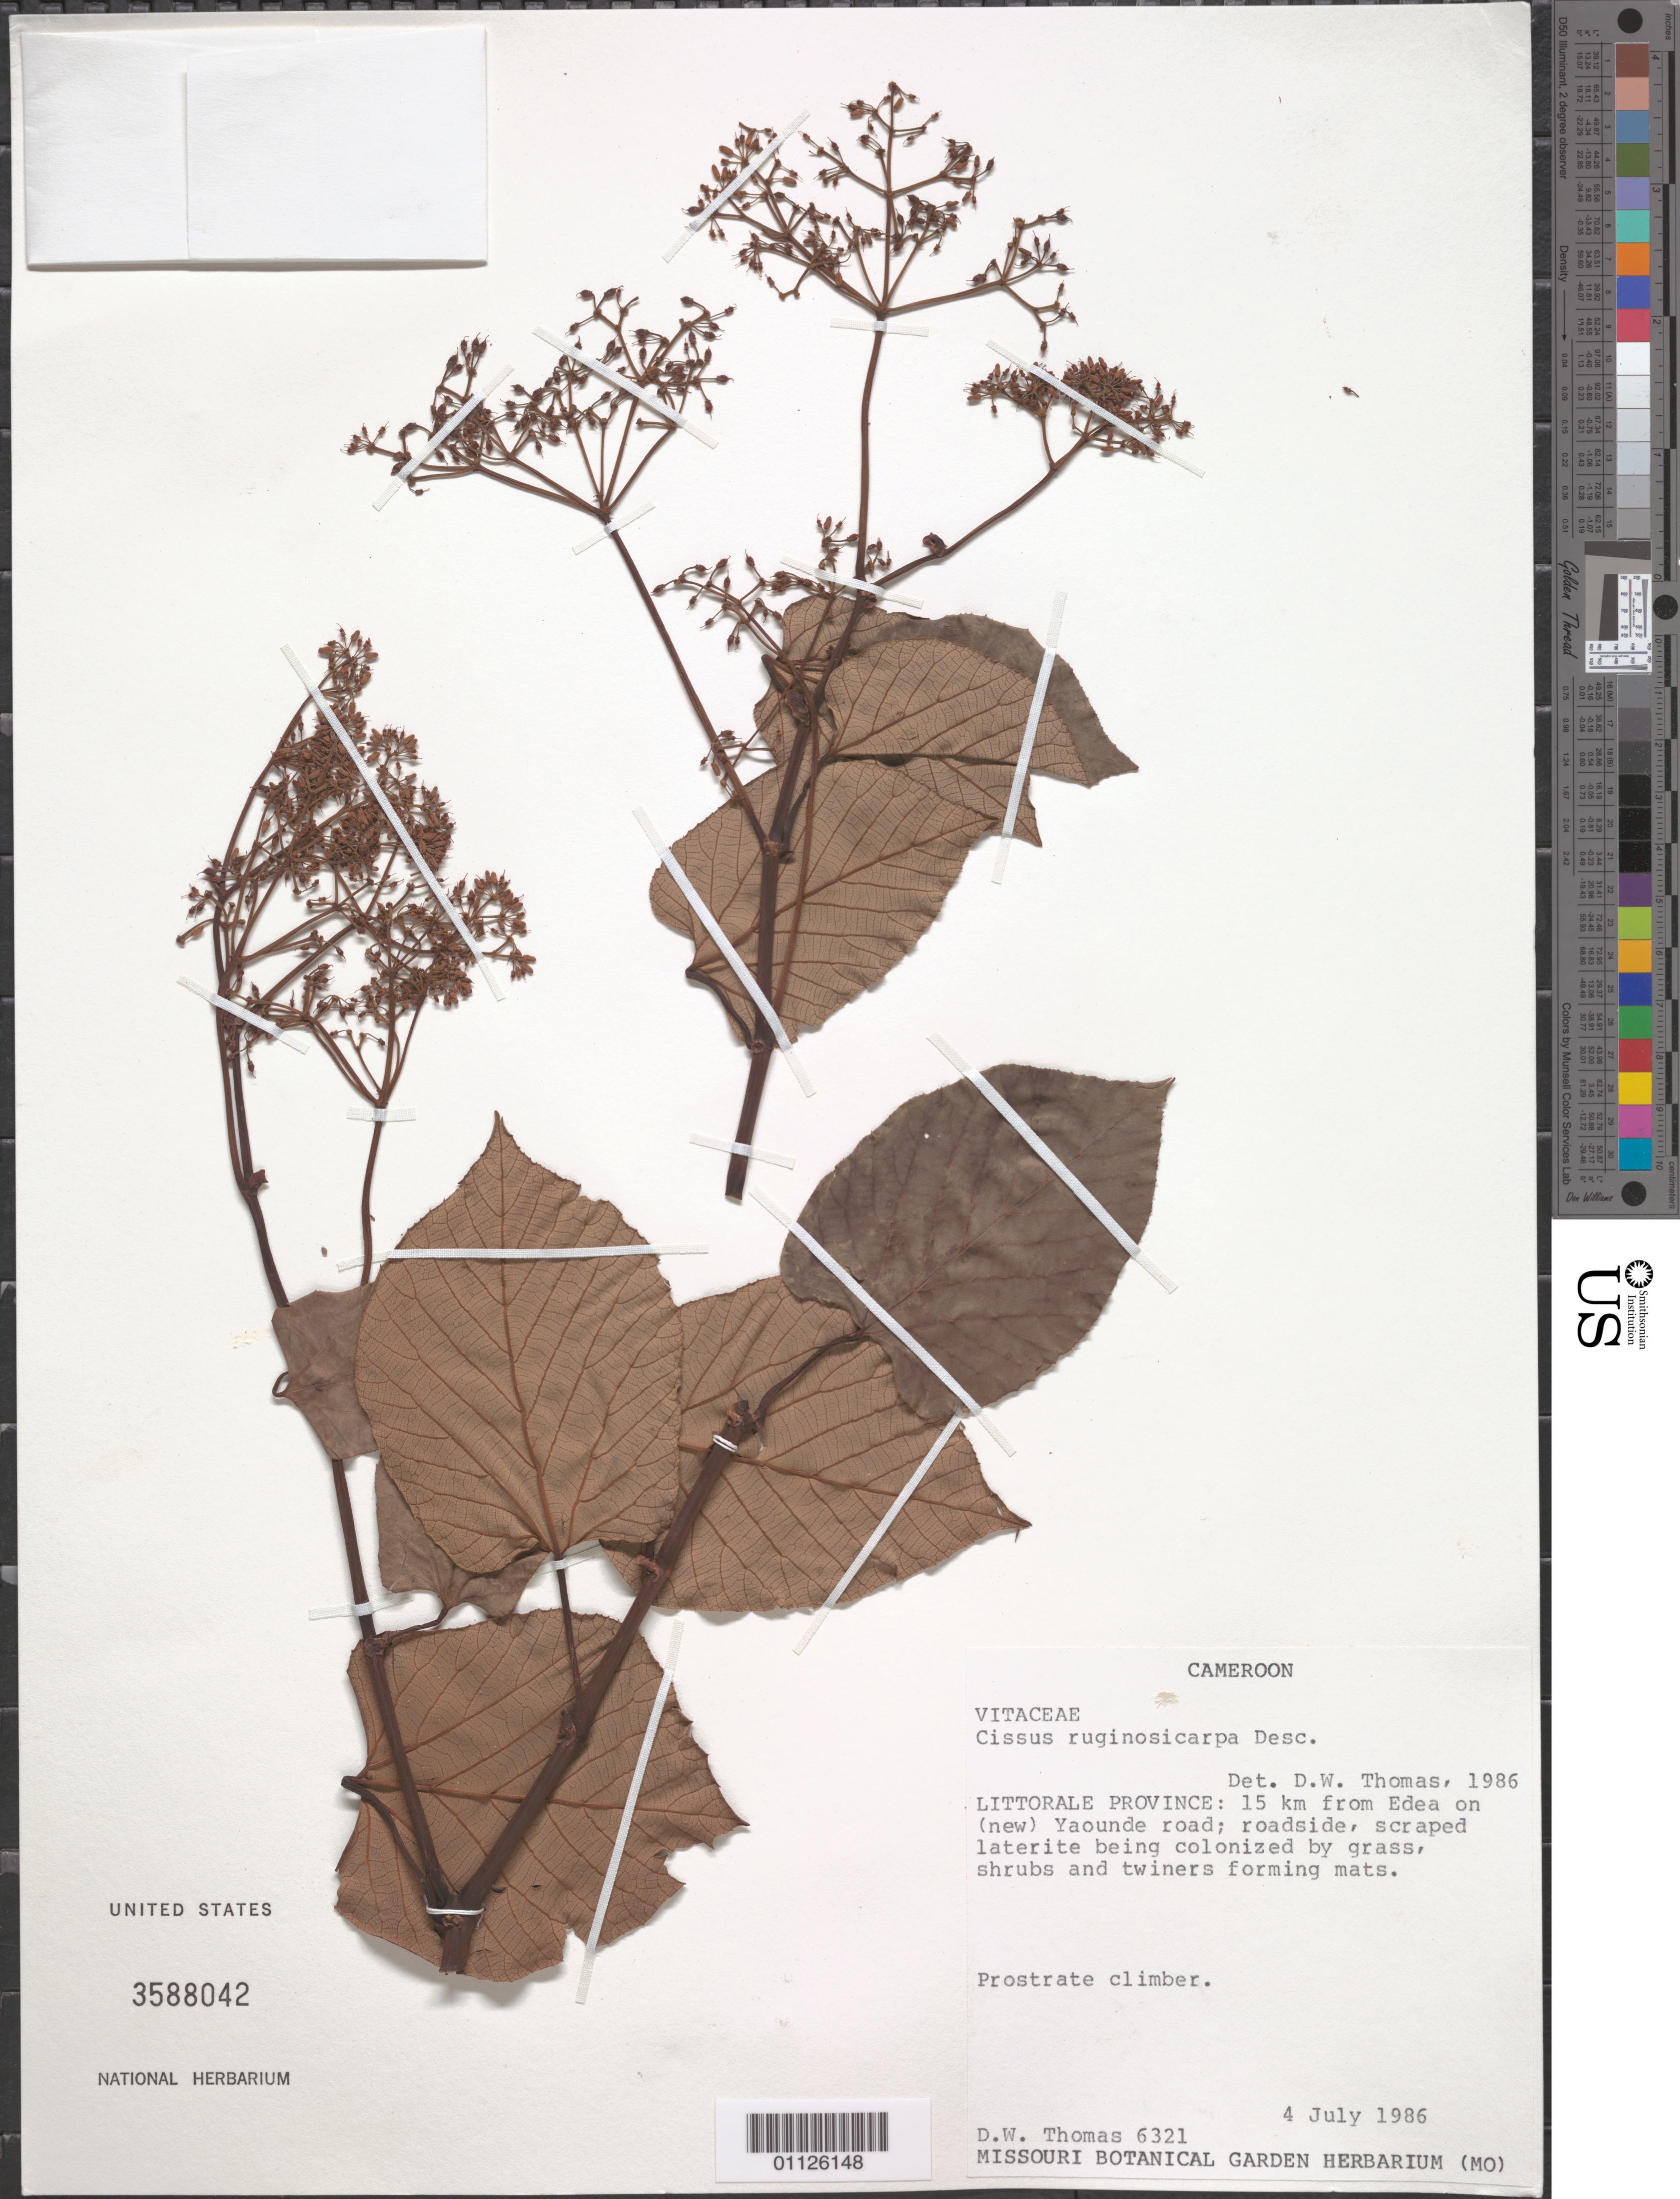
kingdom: Plantae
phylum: Tracheophyta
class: Magnoliopsida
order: Vitales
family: Vitaceae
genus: Cissus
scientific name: Cissus ruginosicarpa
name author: Desc.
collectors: D. W. Thomas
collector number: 6321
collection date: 1986-07-04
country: Cameroon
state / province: Littoral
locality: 15 km from Edea on (new) Yaounde road.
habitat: Roadside, scraped laterite being colonized by grass, shrubs and twiners forming mats. Prostrate climber.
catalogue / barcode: US 3588042